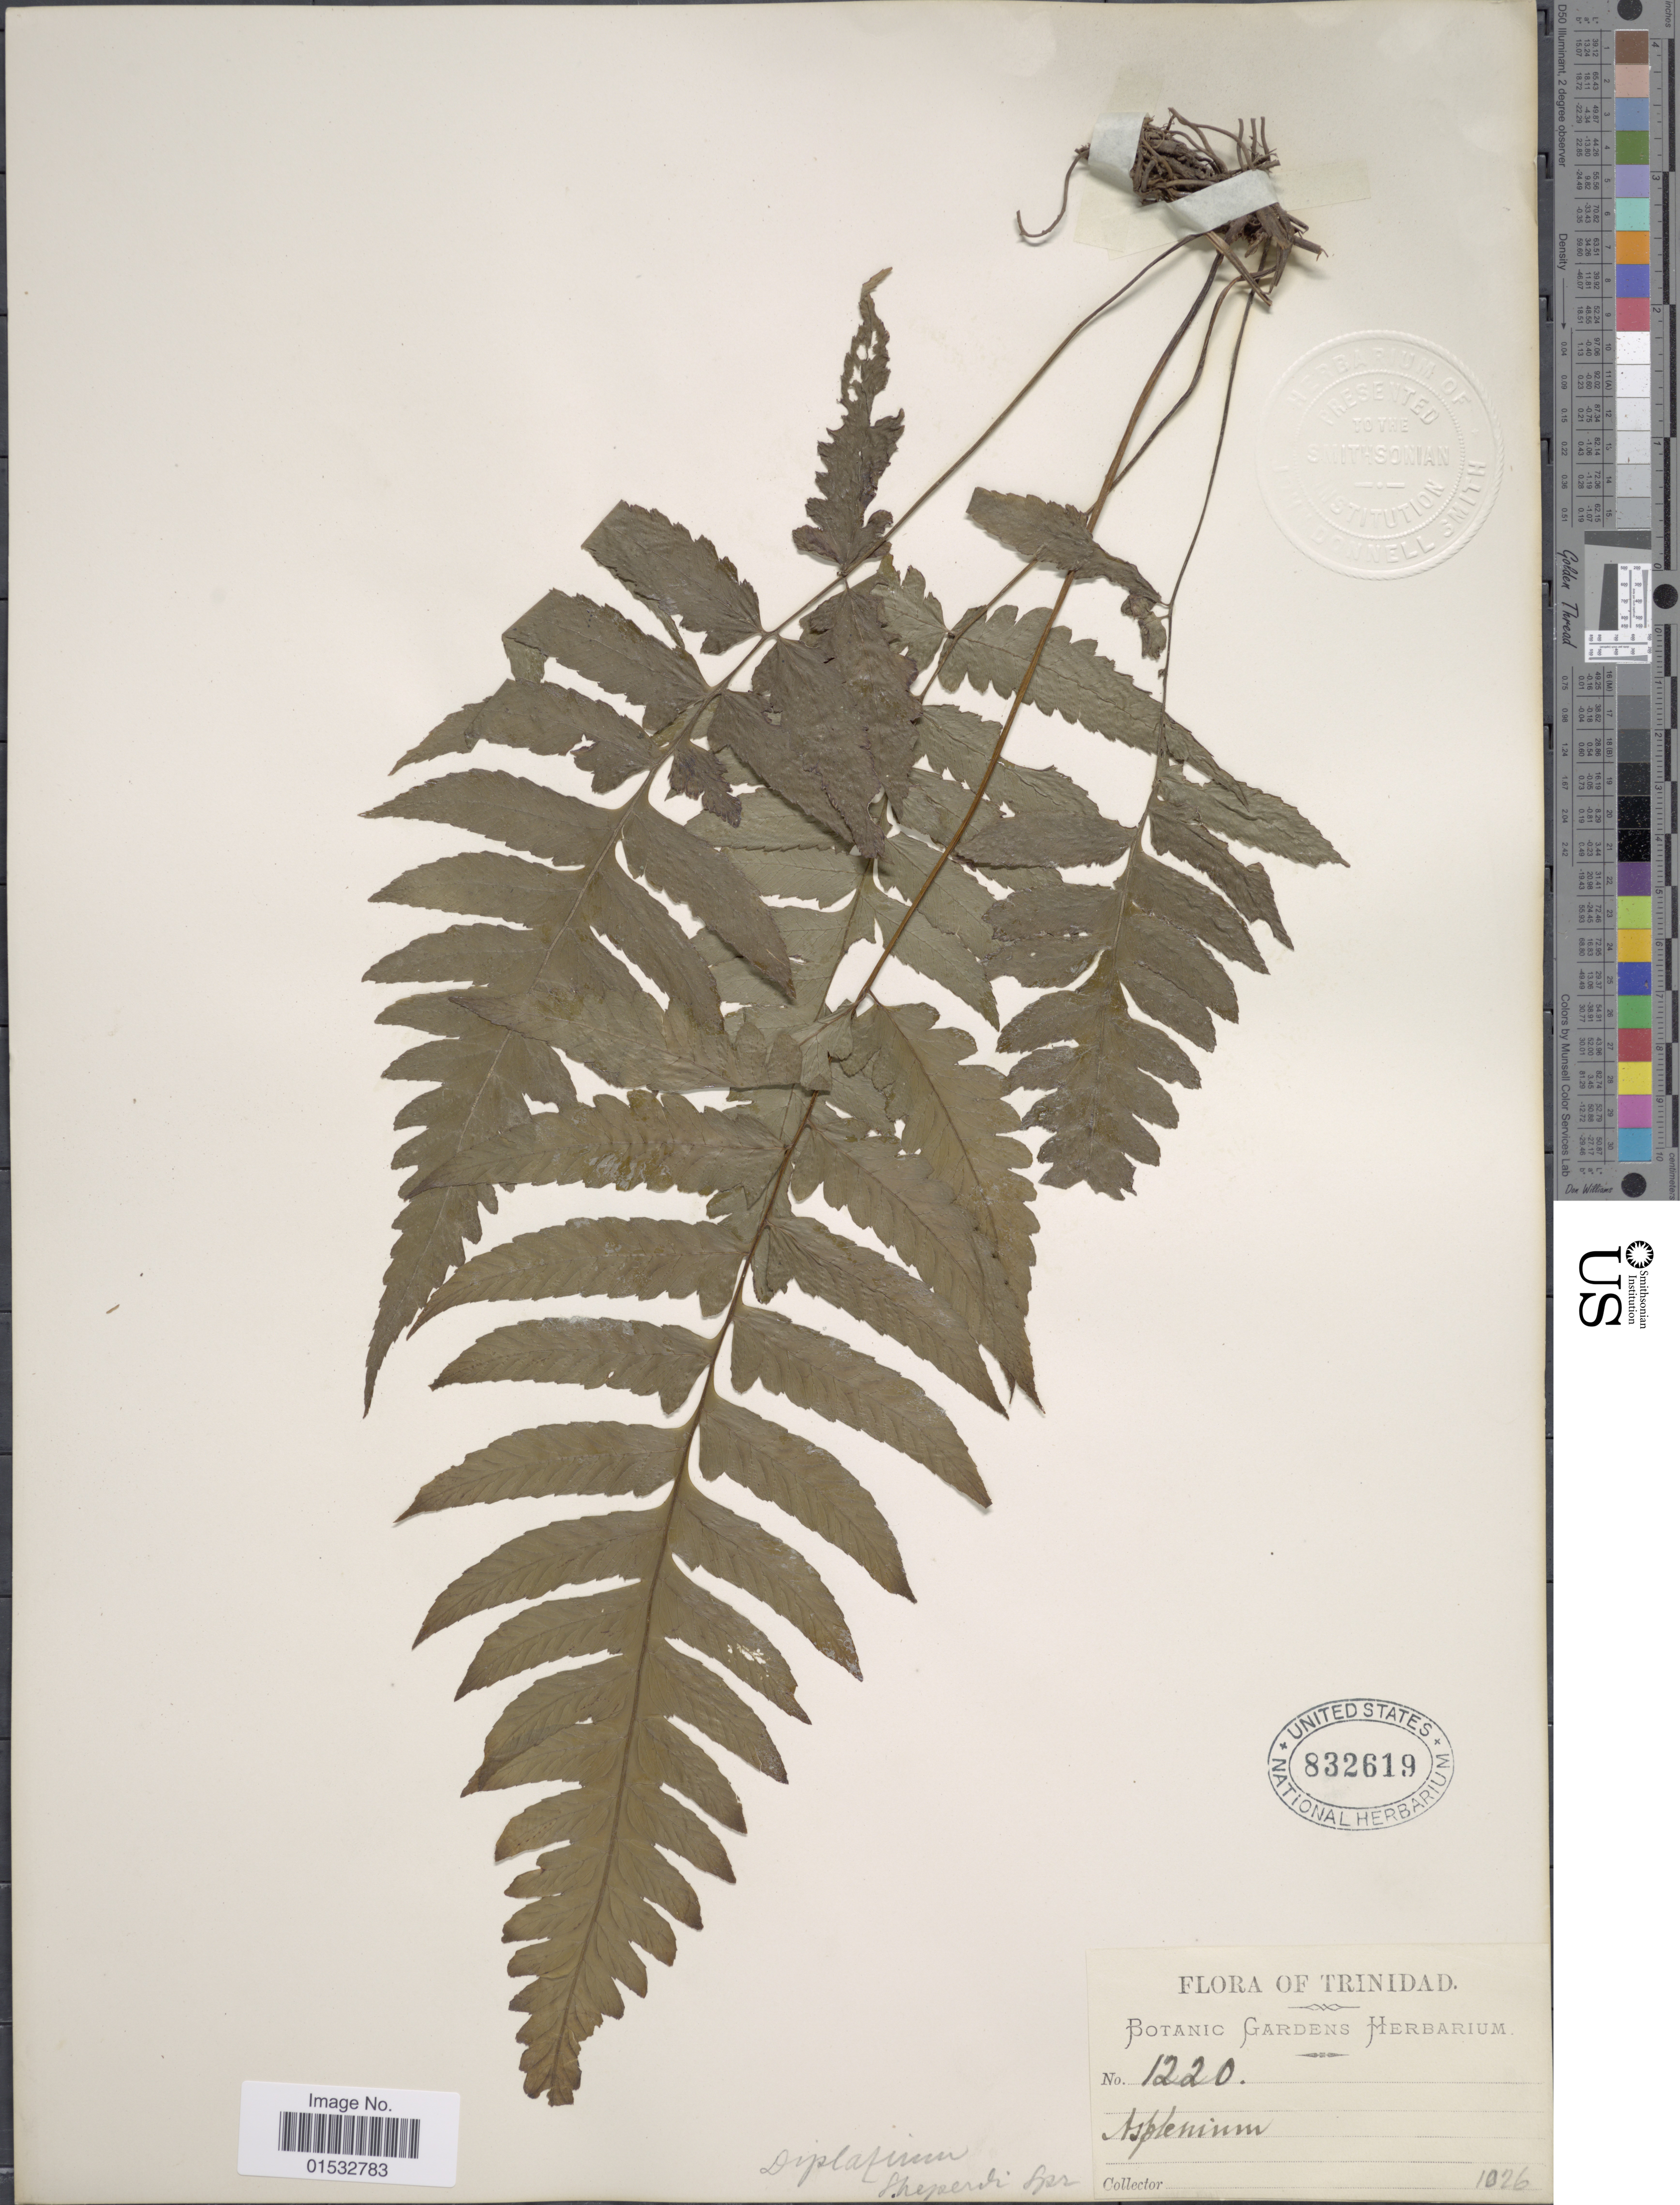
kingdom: Plantae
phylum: Tracheophyta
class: Polypodiopsida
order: Polypodiales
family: Athyriaceae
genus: Diplazium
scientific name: Diplazium cristatum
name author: (Desr.) Alston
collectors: Botanic Gardens Herbarium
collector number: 1220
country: Trinidad and Tobago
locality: Trinidad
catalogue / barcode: US 832619